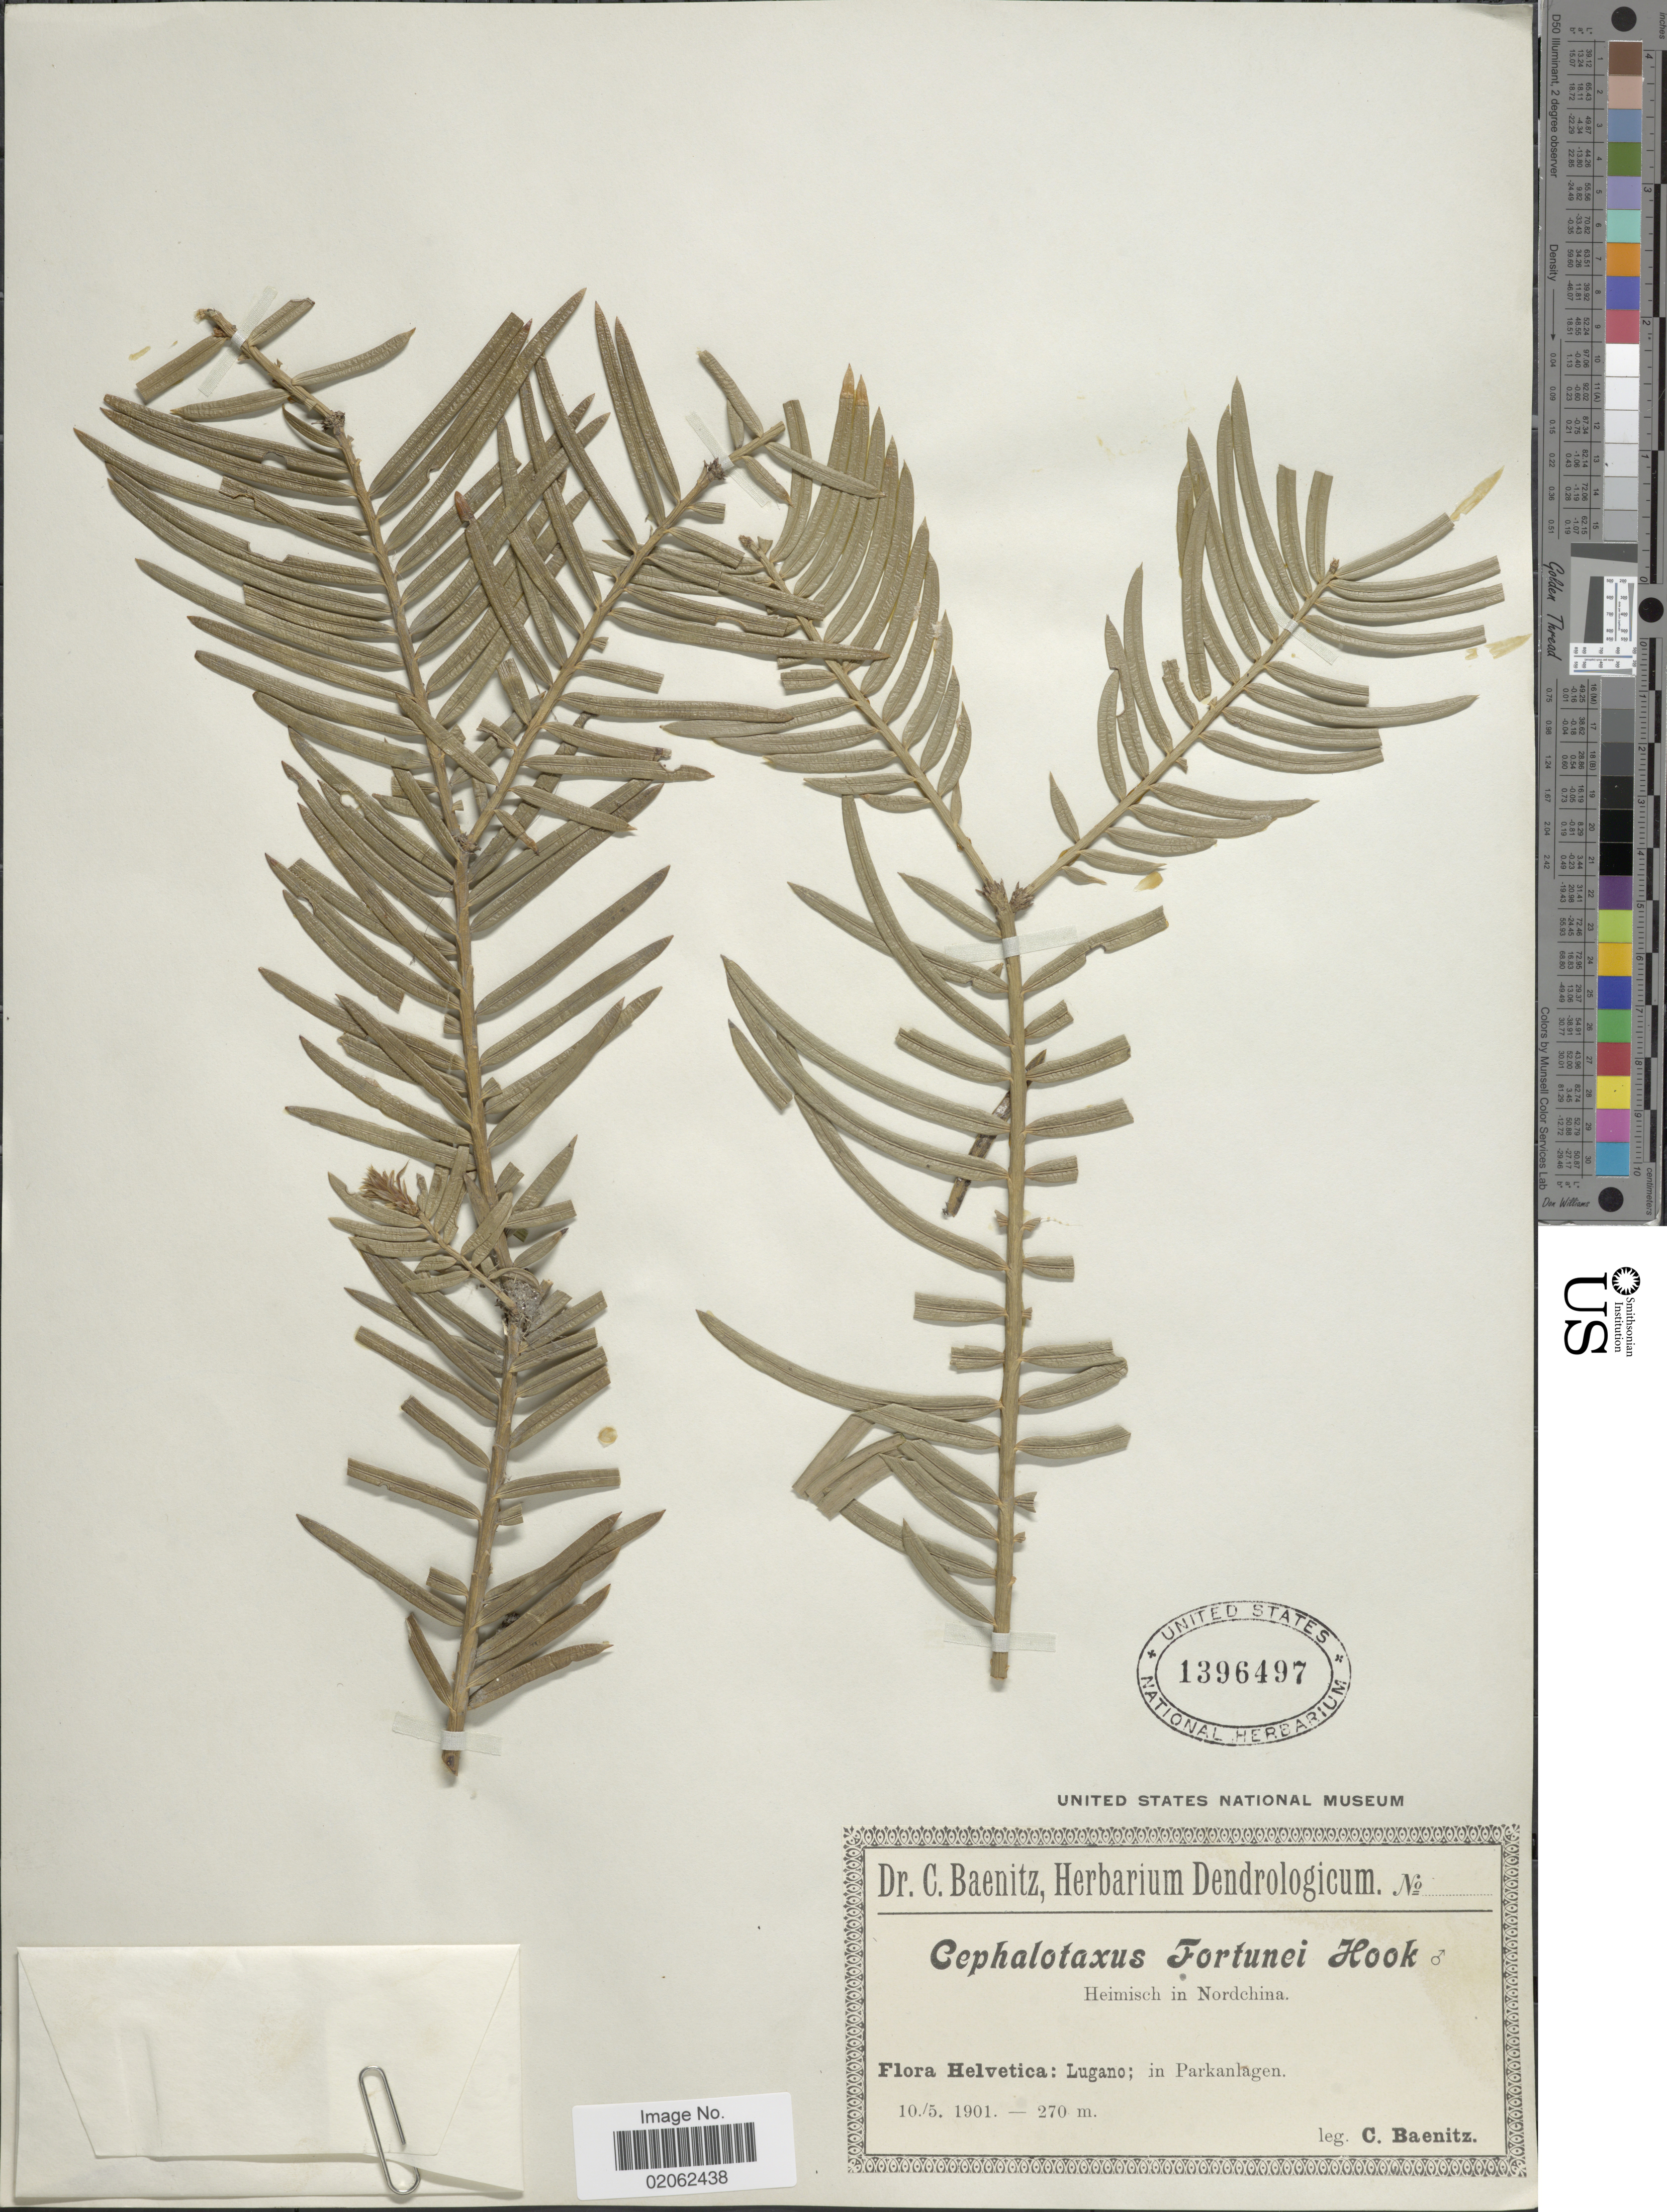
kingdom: Plantae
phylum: Tracheophyta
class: Pinopsida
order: Pinales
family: Cephalotaxaceae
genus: Cephalotaxus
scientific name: Cephalotaxus fortunei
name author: Hook.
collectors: C. G. Baenitz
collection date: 1901-05-10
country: Switzerland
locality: Helvetica: Lugano; in Parkanlagen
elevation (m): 270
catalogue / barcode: US 1396497